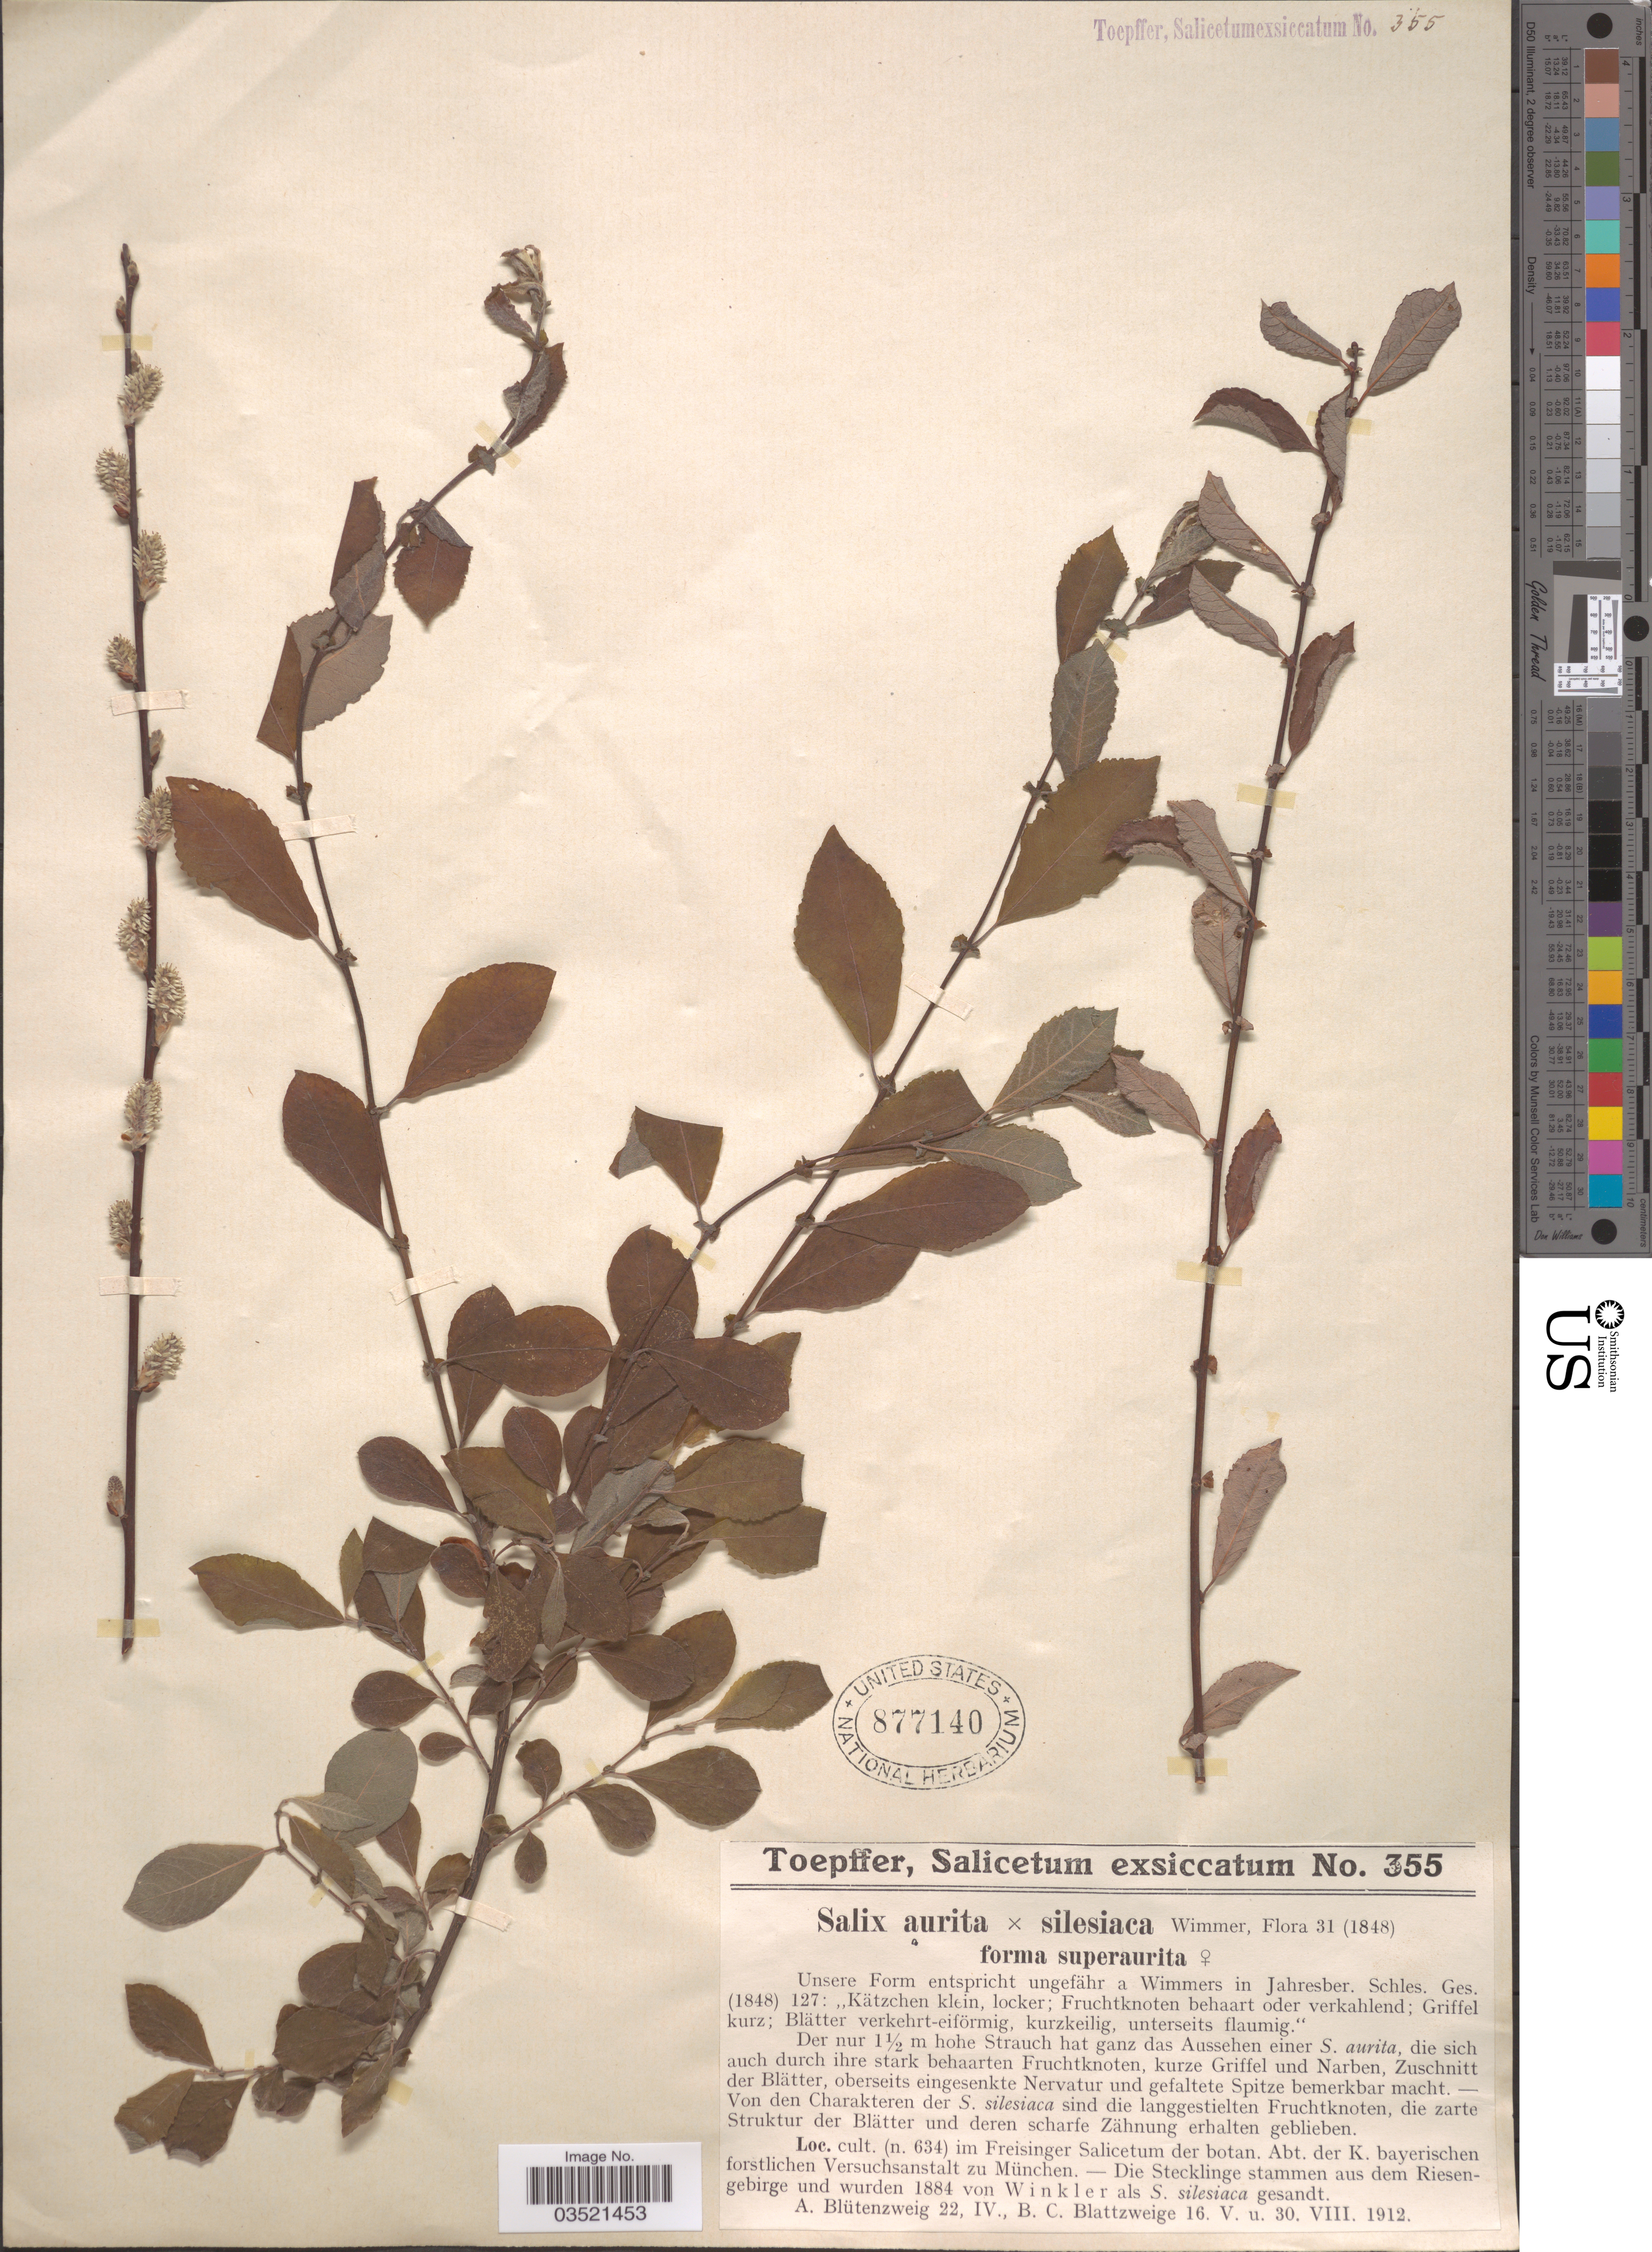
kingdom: Plantae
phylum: Tracheophyta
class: Magnoliopsida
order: Malpighiales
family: Salicaceae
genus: Salix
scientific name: Salix aurita x S. silesiaca f. superaurita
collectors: A. Toepffer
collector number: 355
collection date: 1912-04-22/1912-08-30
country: Germany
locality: Cult. (n. 634) im Freisinger Salicetum der botan. Abt. der K. bayerischen forstlichen Versuchsanstalt zu München.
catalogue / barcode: US 877140